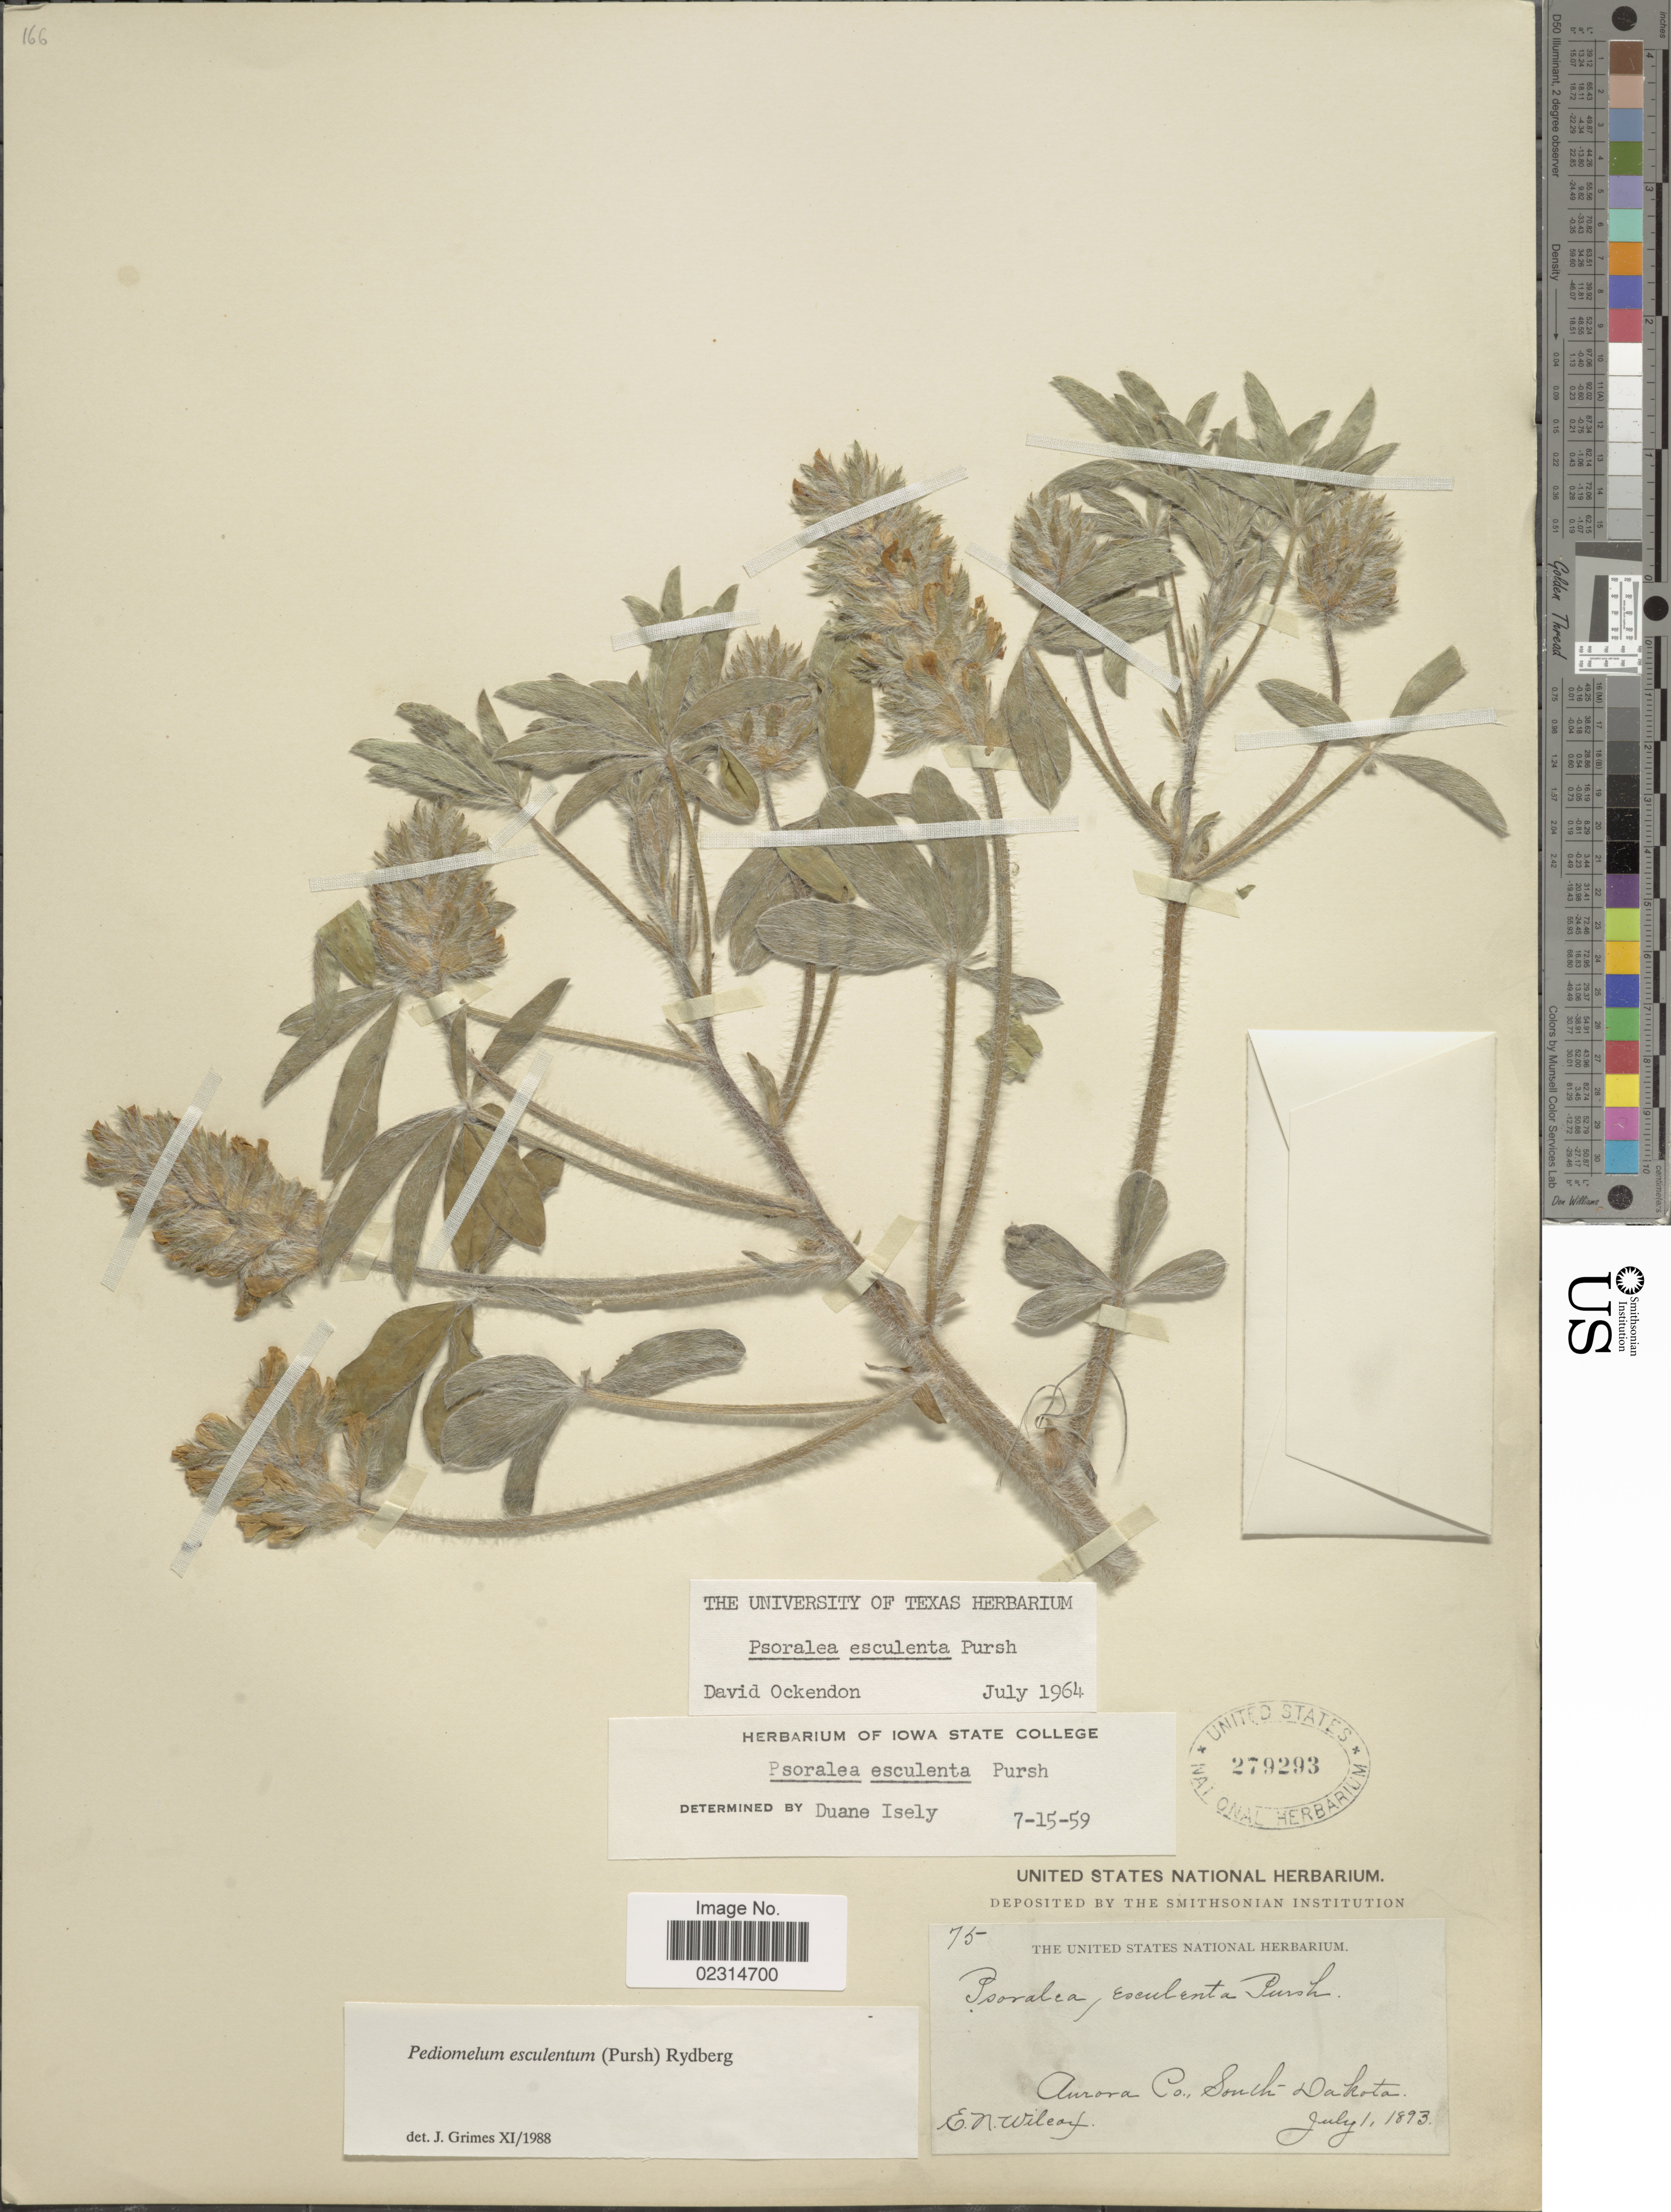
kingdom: Plantae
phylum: Tracheophyta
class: Magnoliopsida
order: Fabales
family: Fabaceae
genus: Pediomelum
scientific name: Pediomelum esculentum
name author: (Pursh) Rydb.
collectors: E. Wilcox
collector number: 75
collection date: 1893-07-01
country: United States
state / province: South Dakota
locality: Aurora Co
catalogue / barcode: US 279293